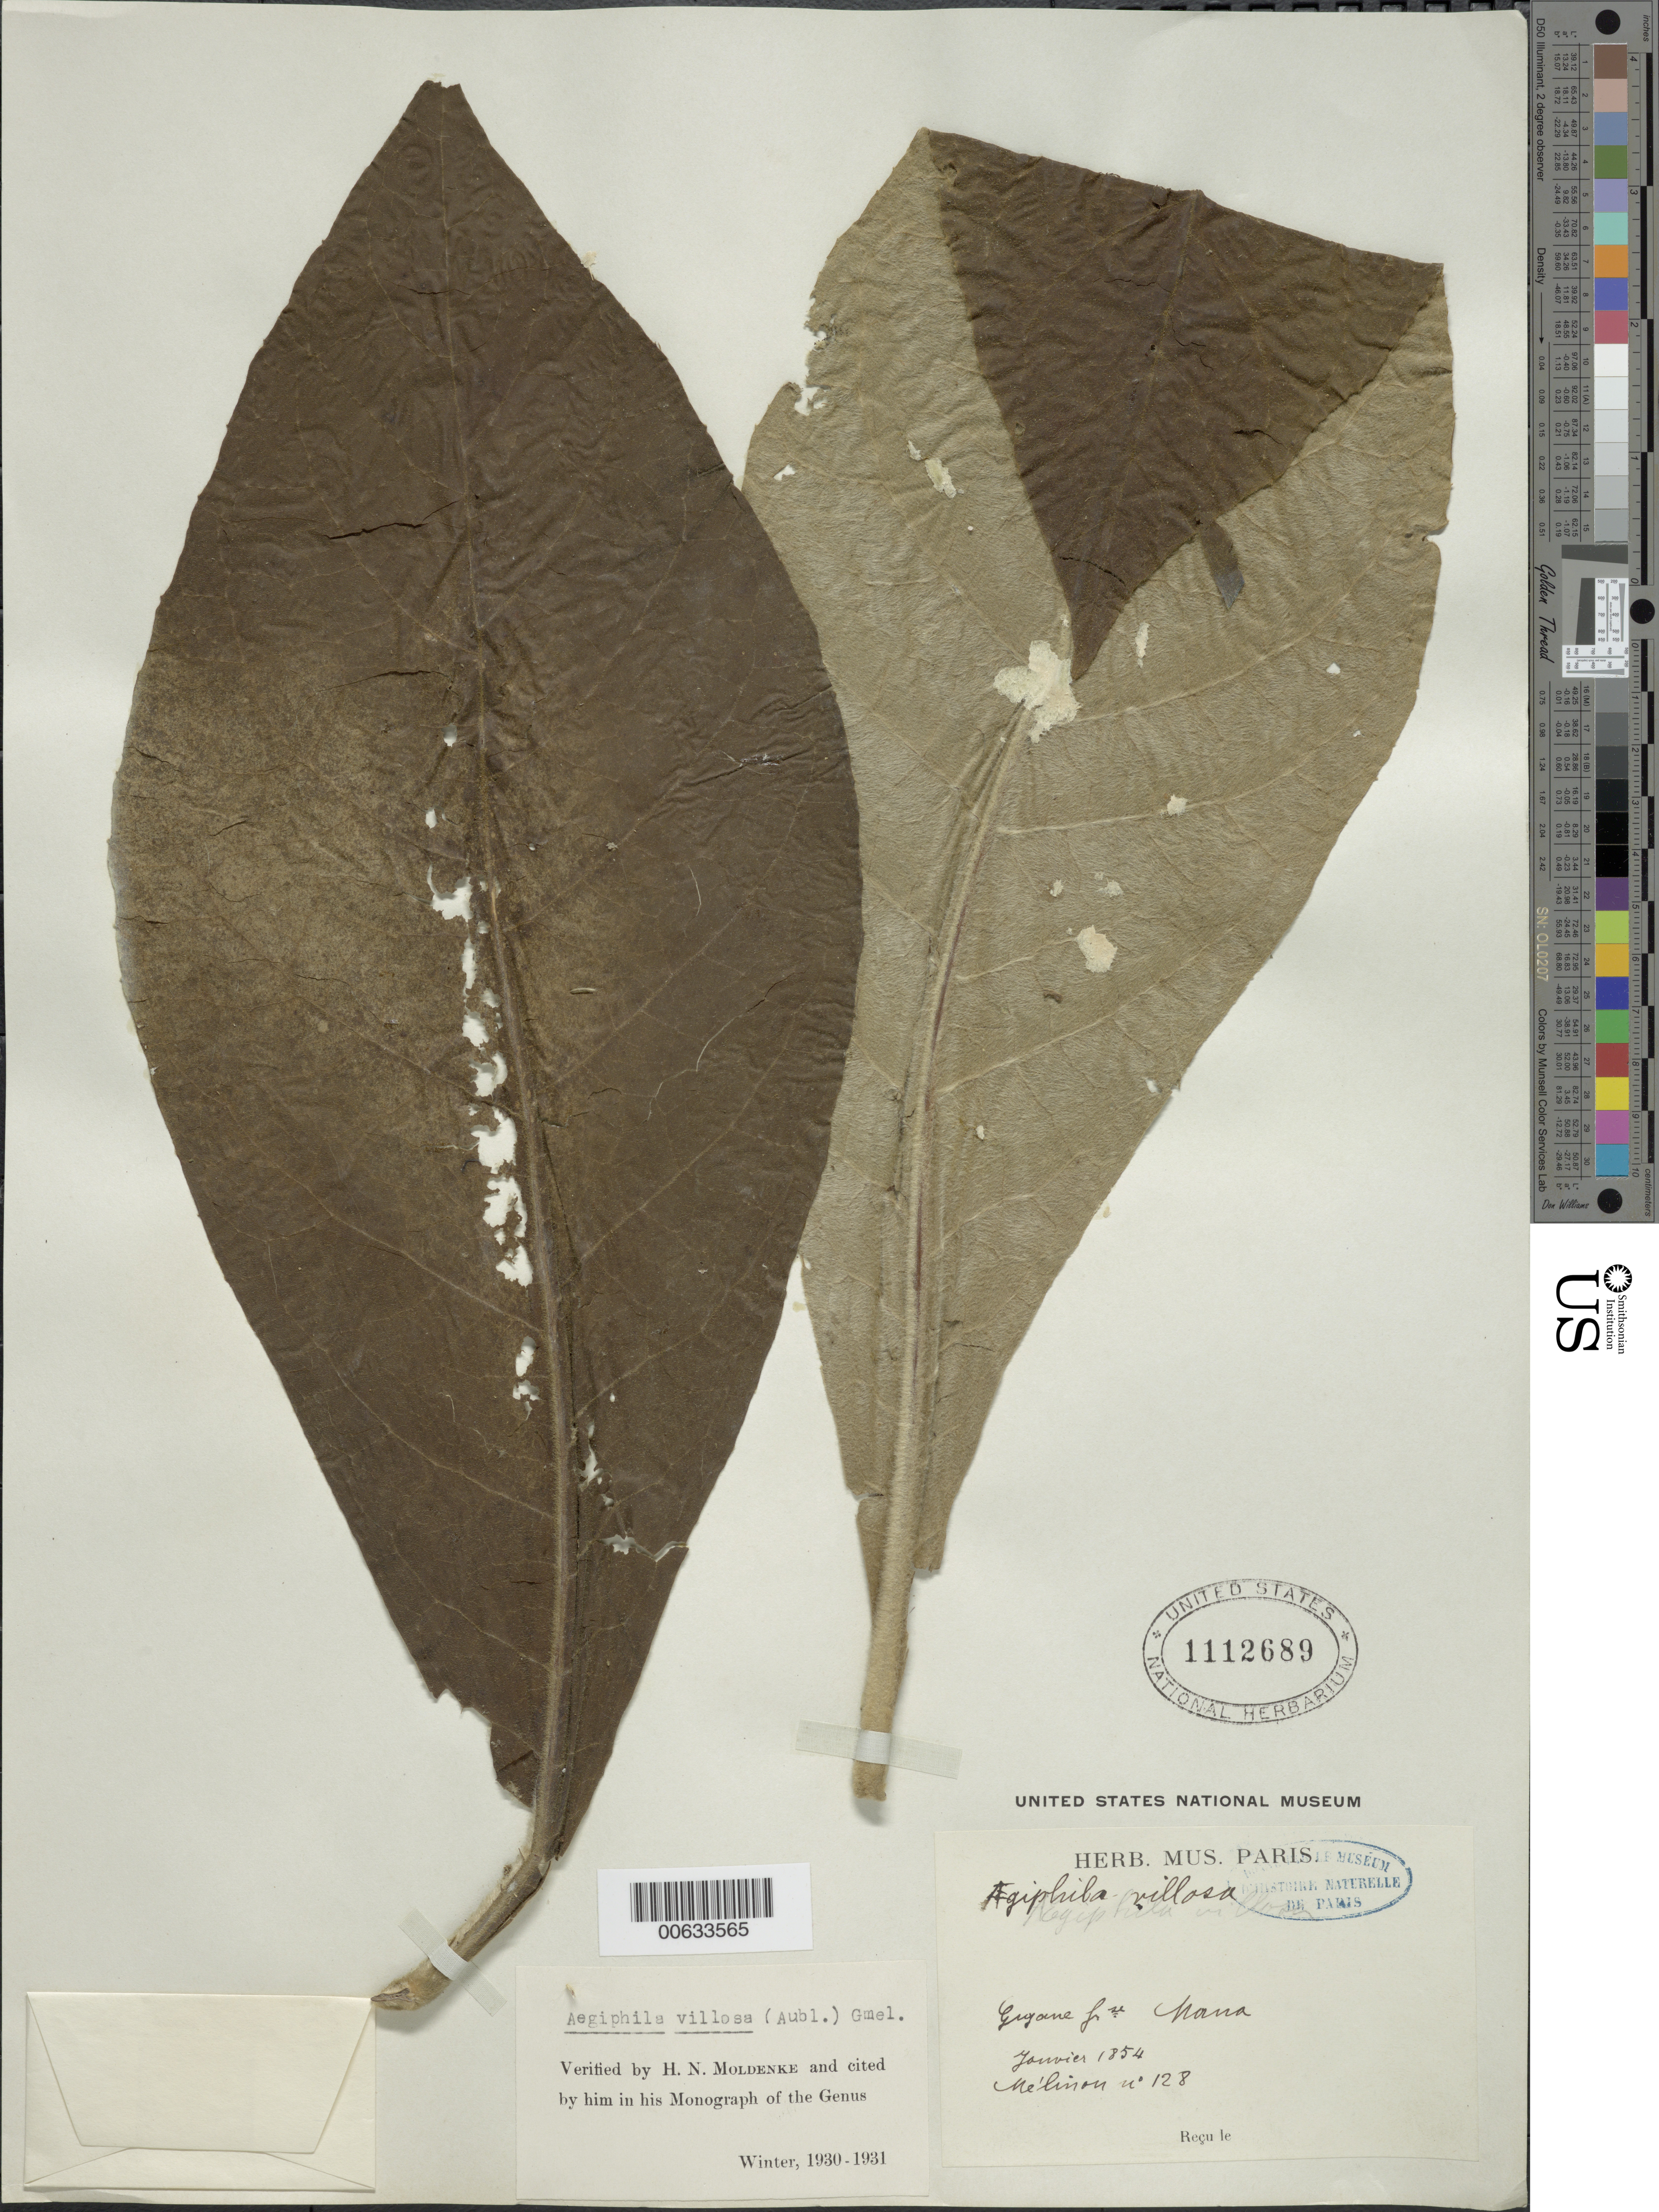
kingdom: Plantae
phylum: Tracheophyta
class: Magnoliopsida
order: Lamiales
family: Lamiaceae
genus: Aegiphila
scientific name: Aegiphila villosa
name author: (Aubl.) J.F. Gmel.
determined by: Moldenke, H. N.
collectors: E. Mélinon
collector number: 128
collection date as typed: January 1854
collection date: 1854-01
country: French Guiana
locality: Mana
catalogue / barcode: US 1112689